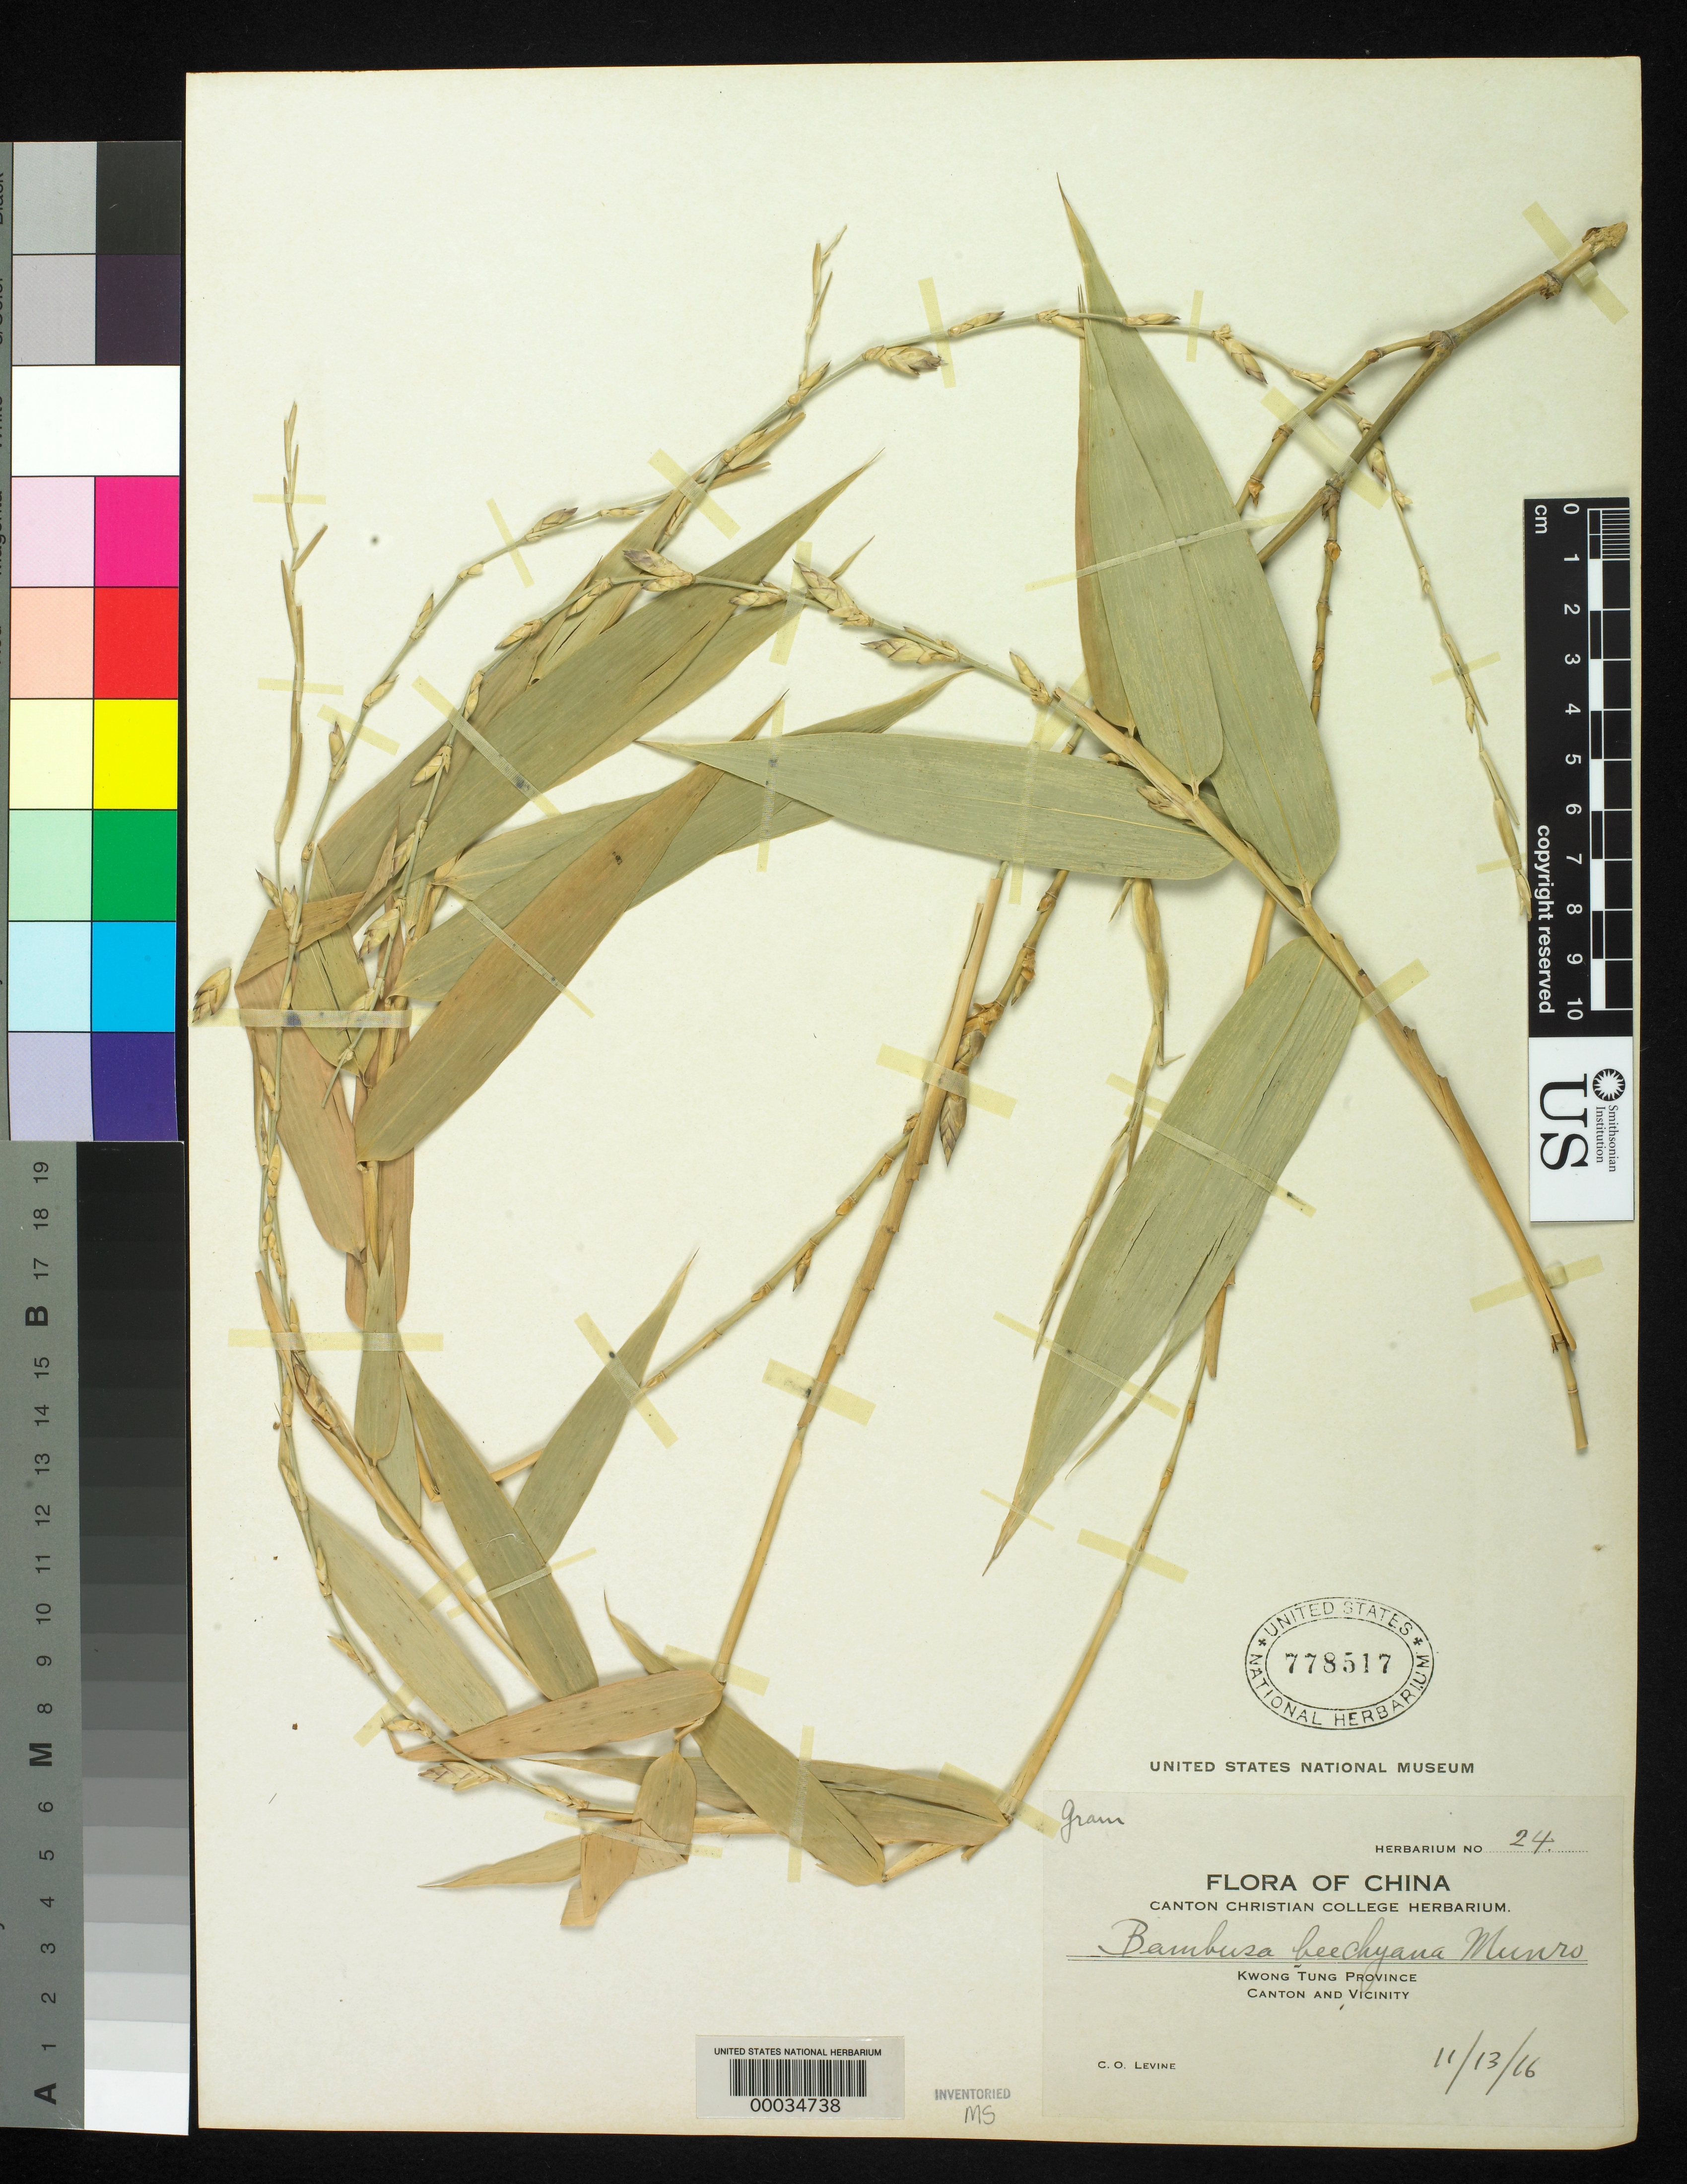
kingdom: Plantae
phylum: Tracheophyta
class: Liliopsida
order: Poales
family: Poaceae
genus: Bambusa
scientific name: Bambusa beecheyana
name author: Munro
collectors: C. O. Levine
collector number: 24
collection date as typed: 13 Nov 1916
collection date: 1916-11-13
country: China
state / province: Guangdong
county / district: Guangzhou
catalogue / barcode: US 778517